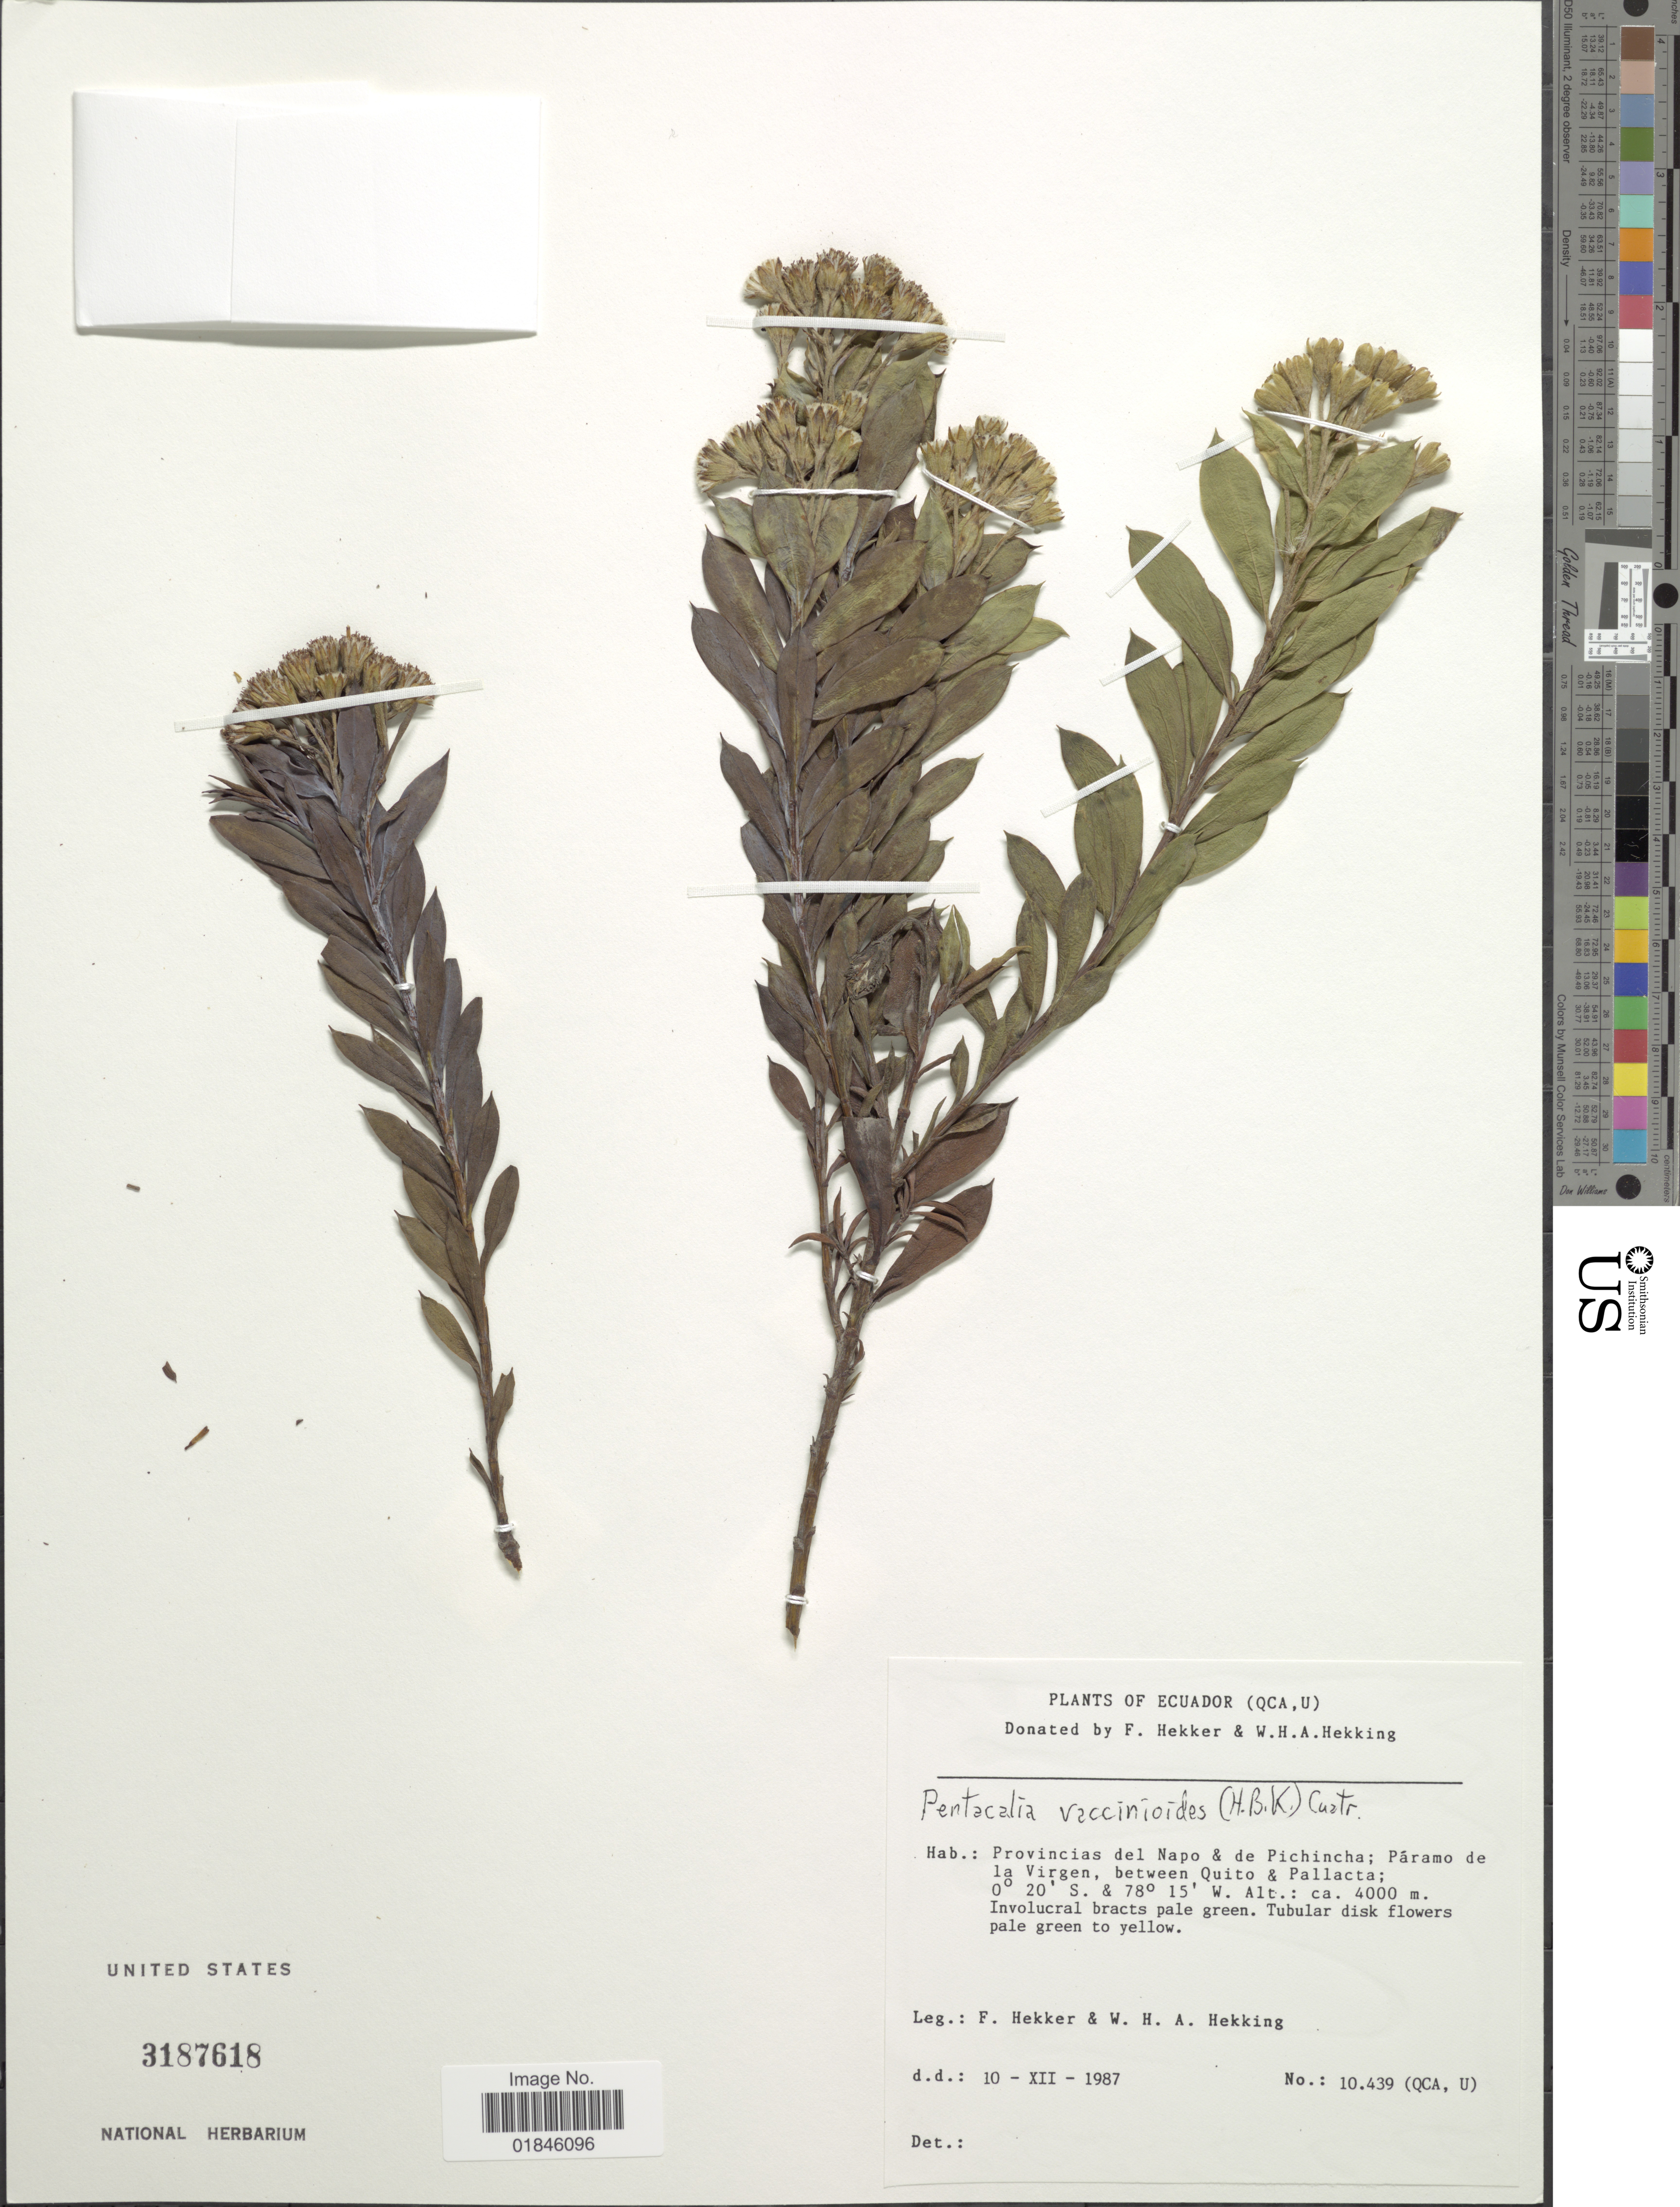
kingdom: Plantae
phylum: Tracheophyta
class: Magnoliopsida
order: Asterales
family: Asteraceae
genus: Pentacalia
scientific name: Pentacalia vaccinioides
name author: (Kunth) Cuatrec.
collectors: F. Hekker & W. H. A. Hekking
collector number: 10439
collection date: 1987-12-10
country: Ecuador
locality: Provincias del Napo & de Pichincha: Páramo de la Virgen, between Quito & Pallacta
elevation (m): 4000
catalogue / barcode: US 3187618